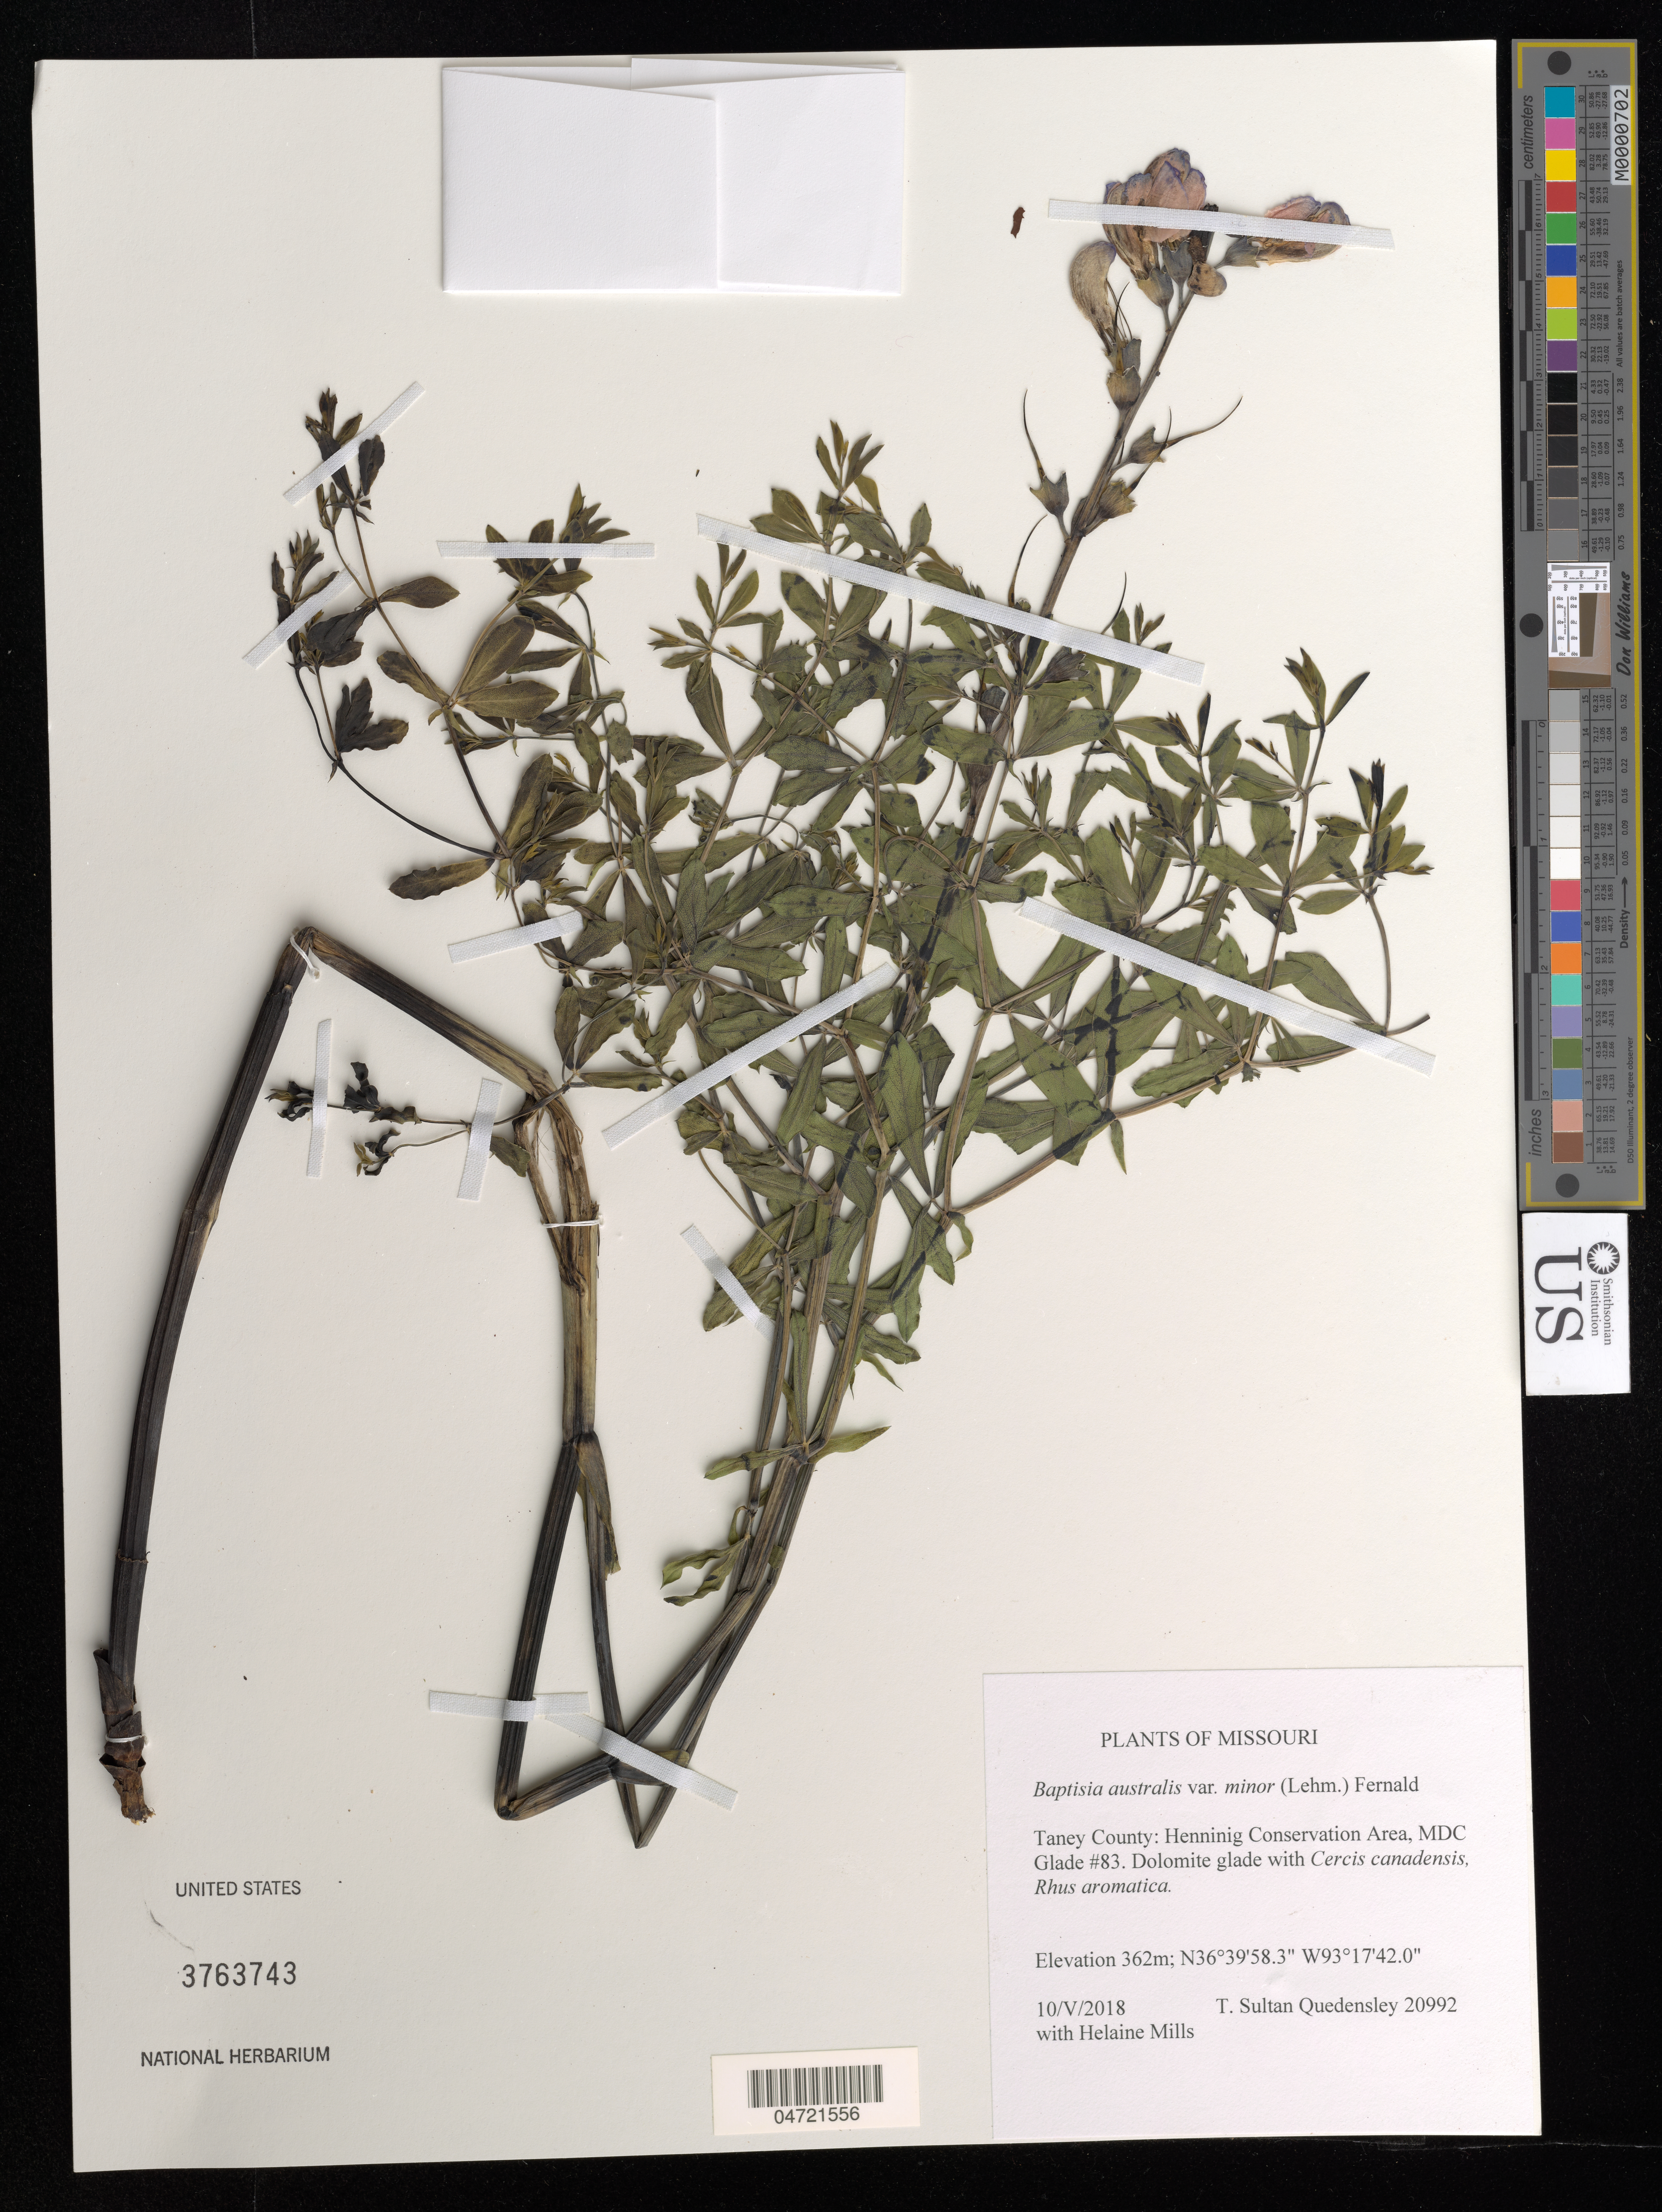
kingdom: Plantae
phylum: Tracheophyta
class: Magnoliopsida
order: Fabales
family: Fabaceae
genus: Baptisia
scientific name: Baptisia australis var. minor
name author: (Lehm.) Fernald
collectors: T. S. Quedensley & H. Mills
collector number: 20992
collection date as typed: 10 May 2018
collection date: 2018-05-10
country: United States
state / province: Missouri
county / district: Taney County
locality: Henninig Conservation Area, MDC Glade #83.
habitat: Dolomite glade.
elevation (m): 362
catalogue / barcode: US 3763743